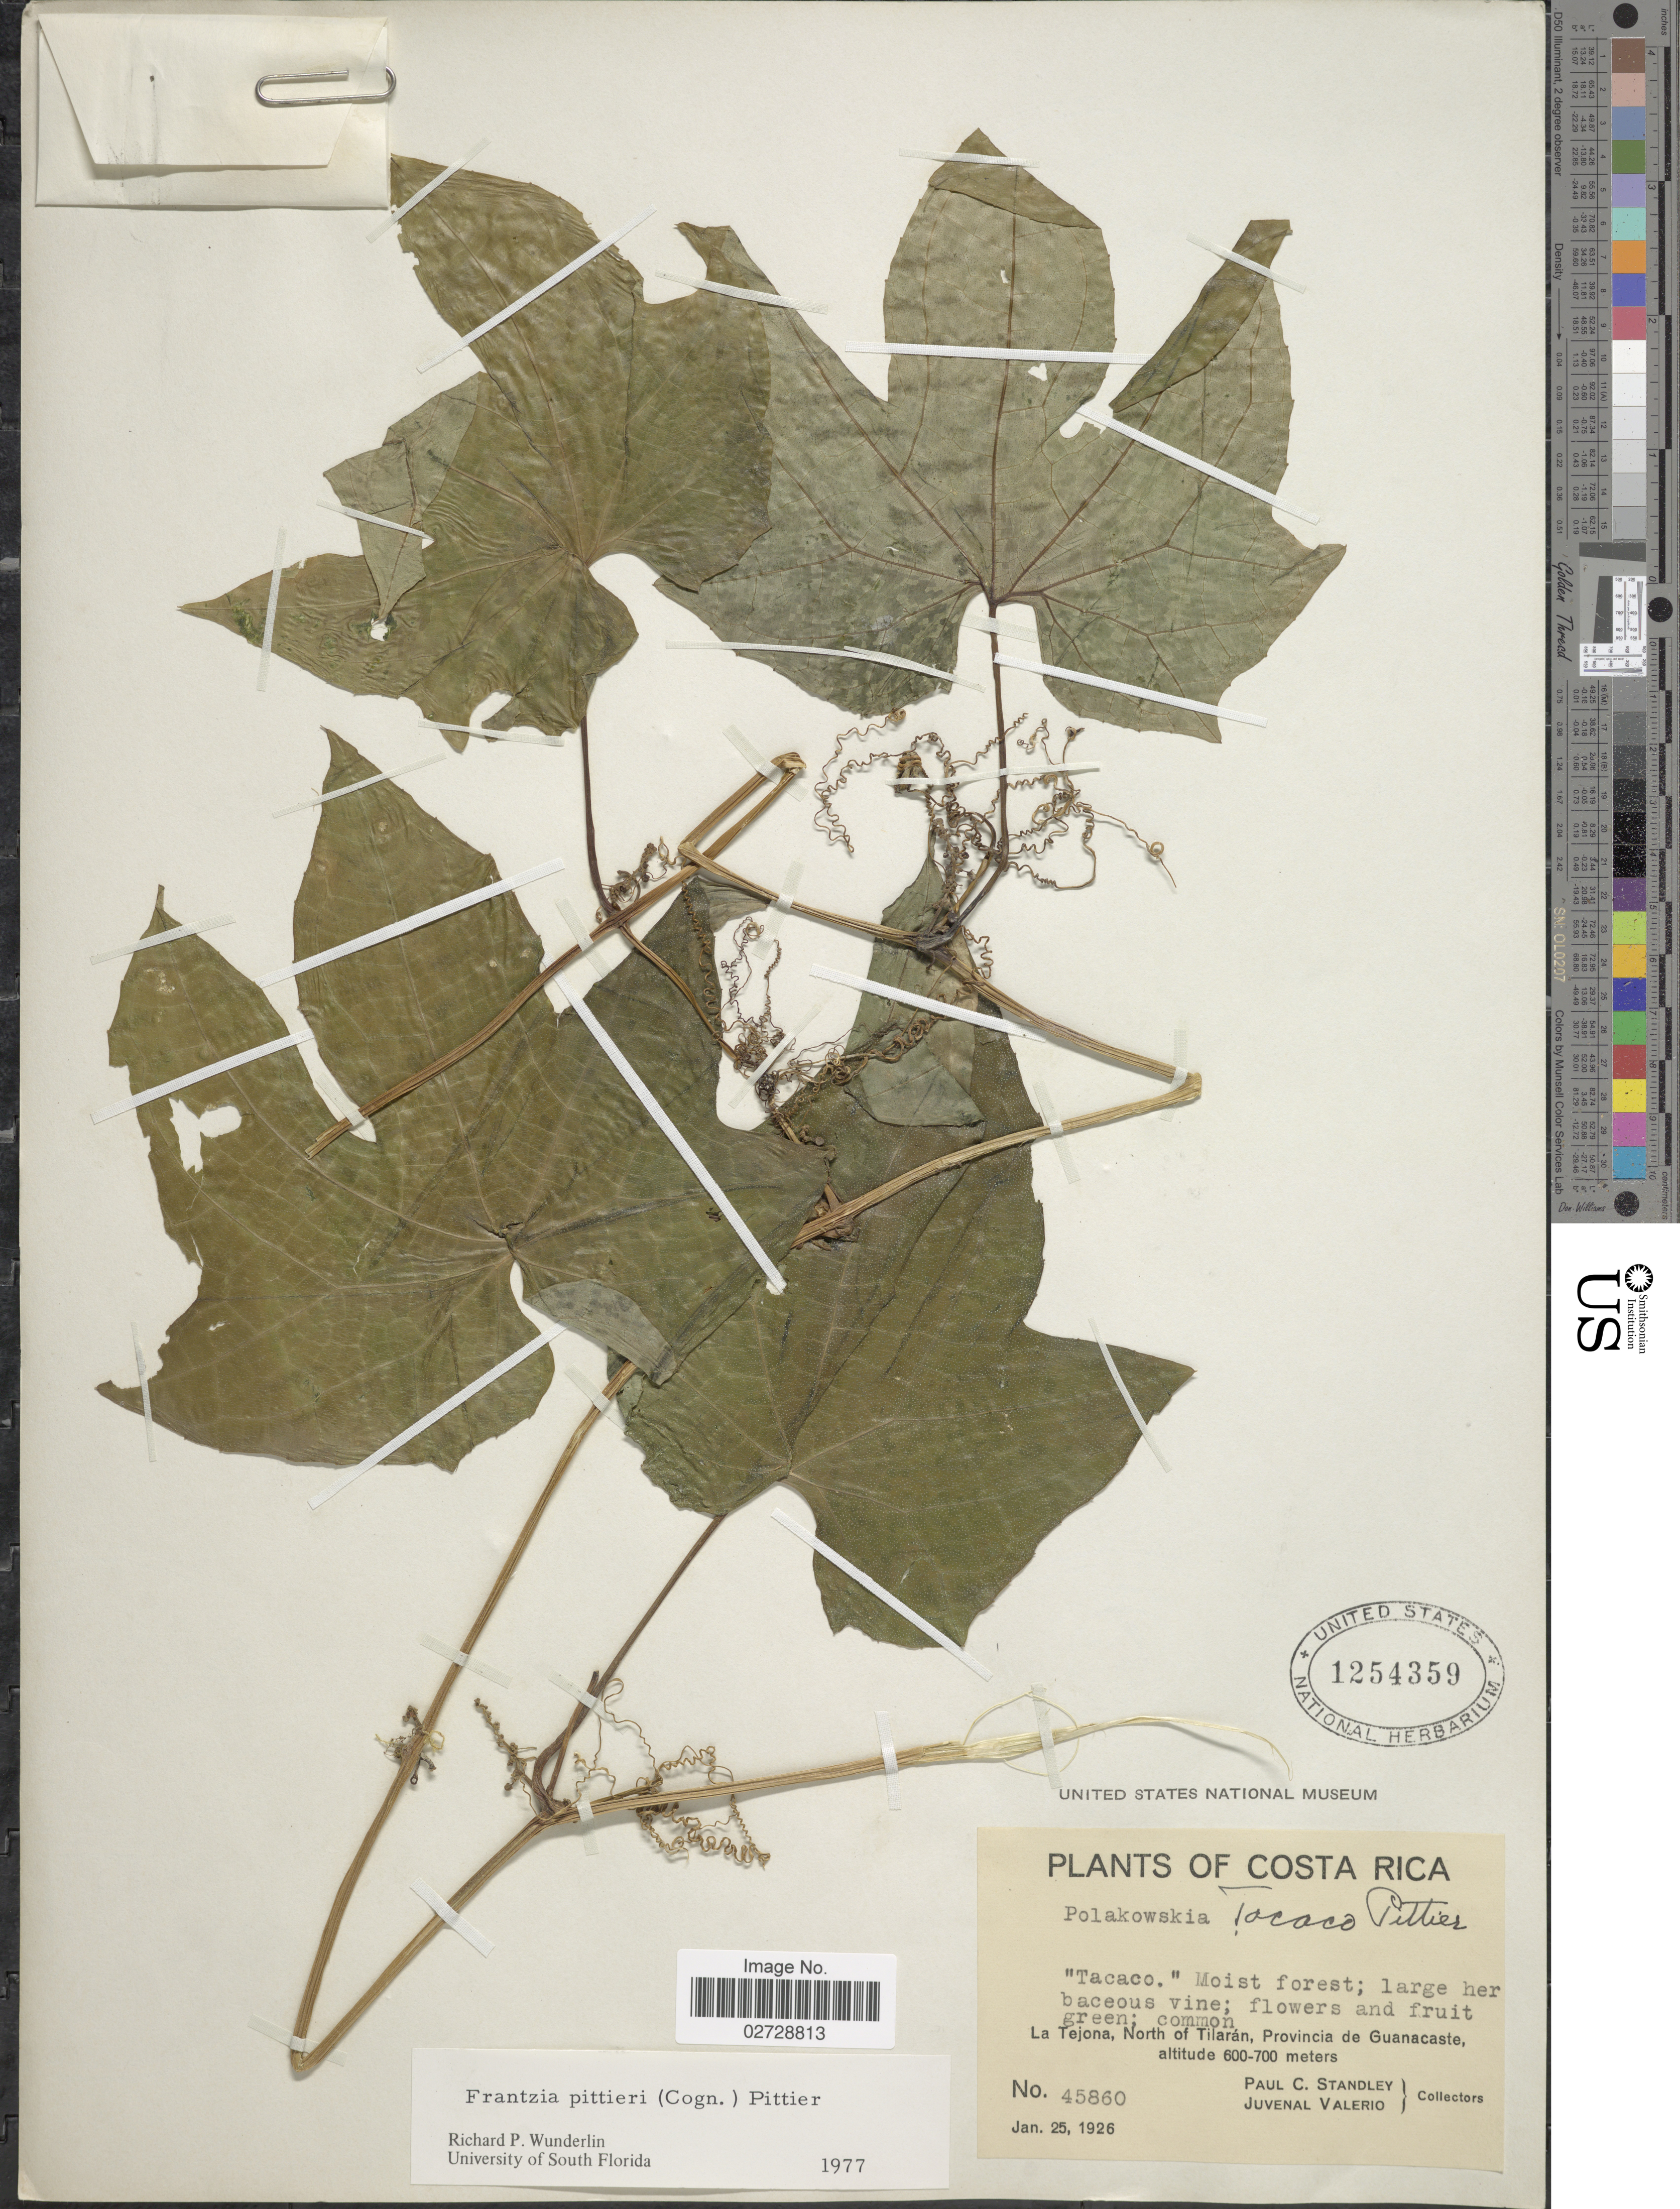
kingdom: Plantae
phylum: Tracheophyta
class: Magnoliopsida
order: Cucurbitales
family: Cucurbitaceae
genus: Sechium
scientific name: Sechium pittieri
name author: (Cogn.) C. Jeffrey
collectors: P. C. Standley & J. Valerio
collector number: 45860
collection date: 1926-01-25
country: Costa Rica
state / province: Guanacaste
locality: La Tejona, North of Tilarán.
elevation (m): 600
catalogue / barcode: US 1254359